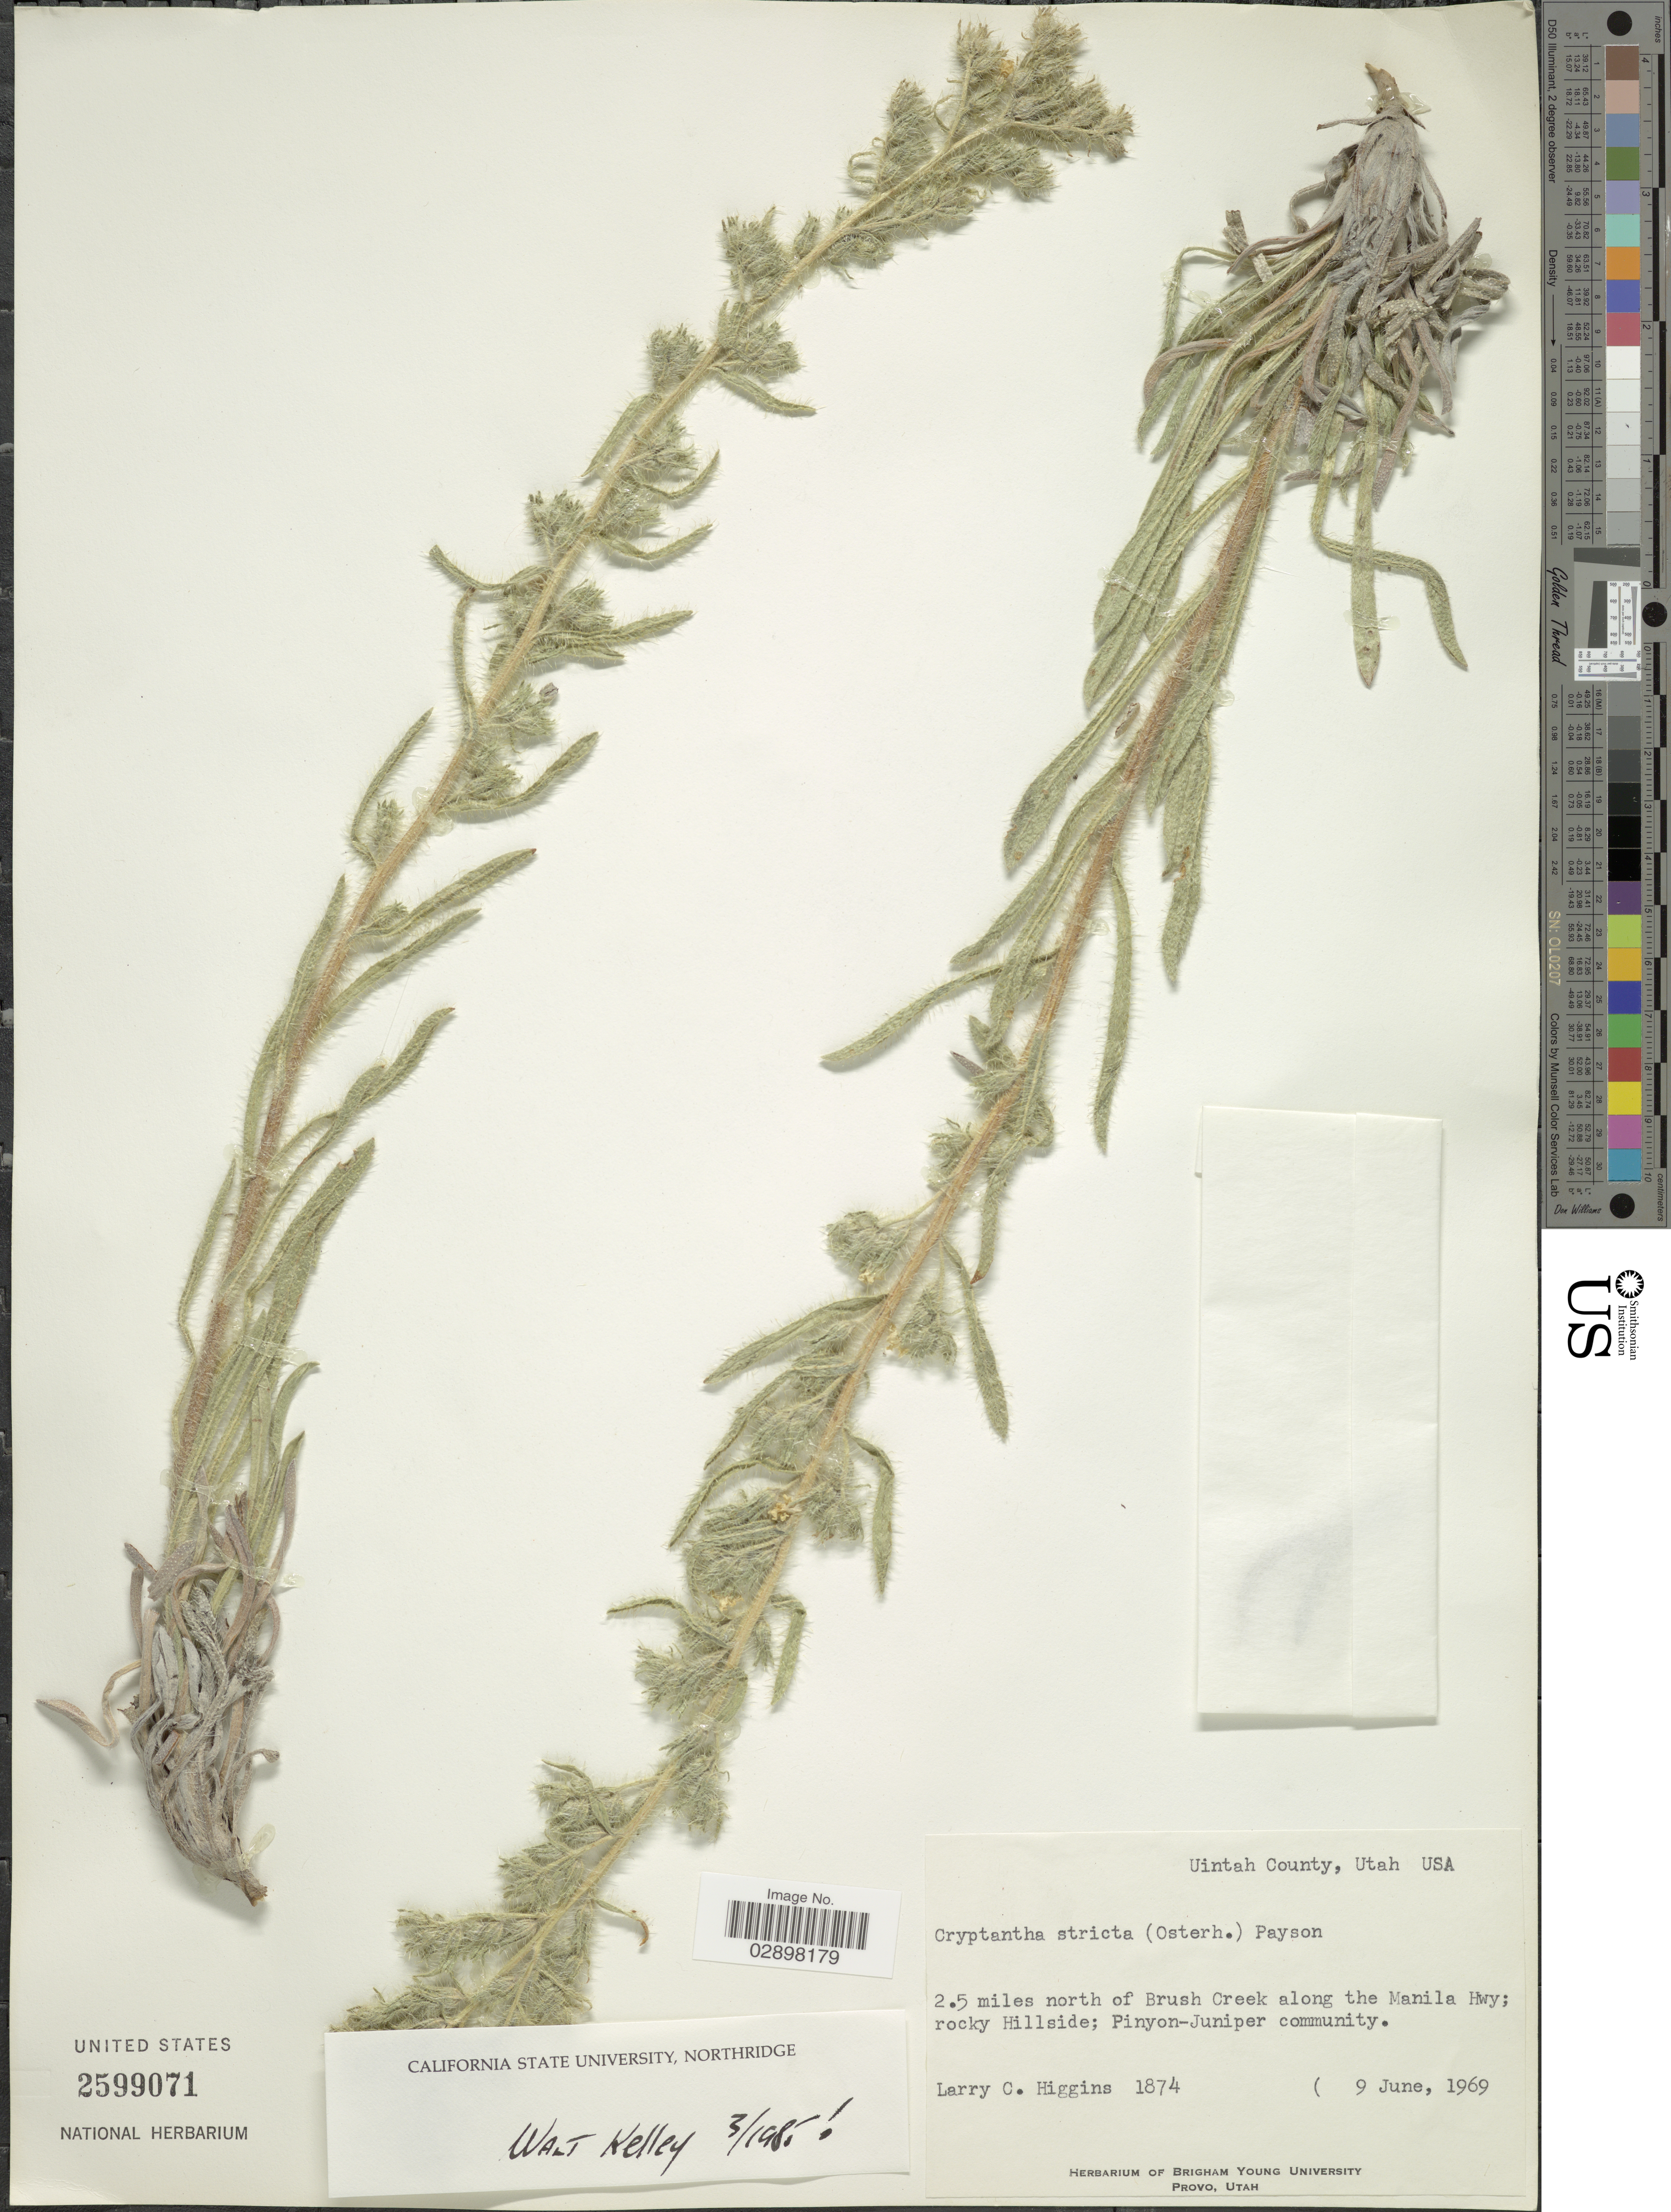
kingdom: Plantae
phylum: Tracheophyta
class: Magnoliopsida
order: Boraginales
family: Boraginaceae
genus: Cryptantha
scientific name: Cryptantha stricta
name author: (Osterh.) Payson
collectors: L. Higgins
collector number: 1874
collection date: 1969-06-09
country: United States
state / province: Utah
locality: Uintah County, 2.5 miles north of Brush Creek along the Manila Hwy.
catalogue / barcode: US 2599071